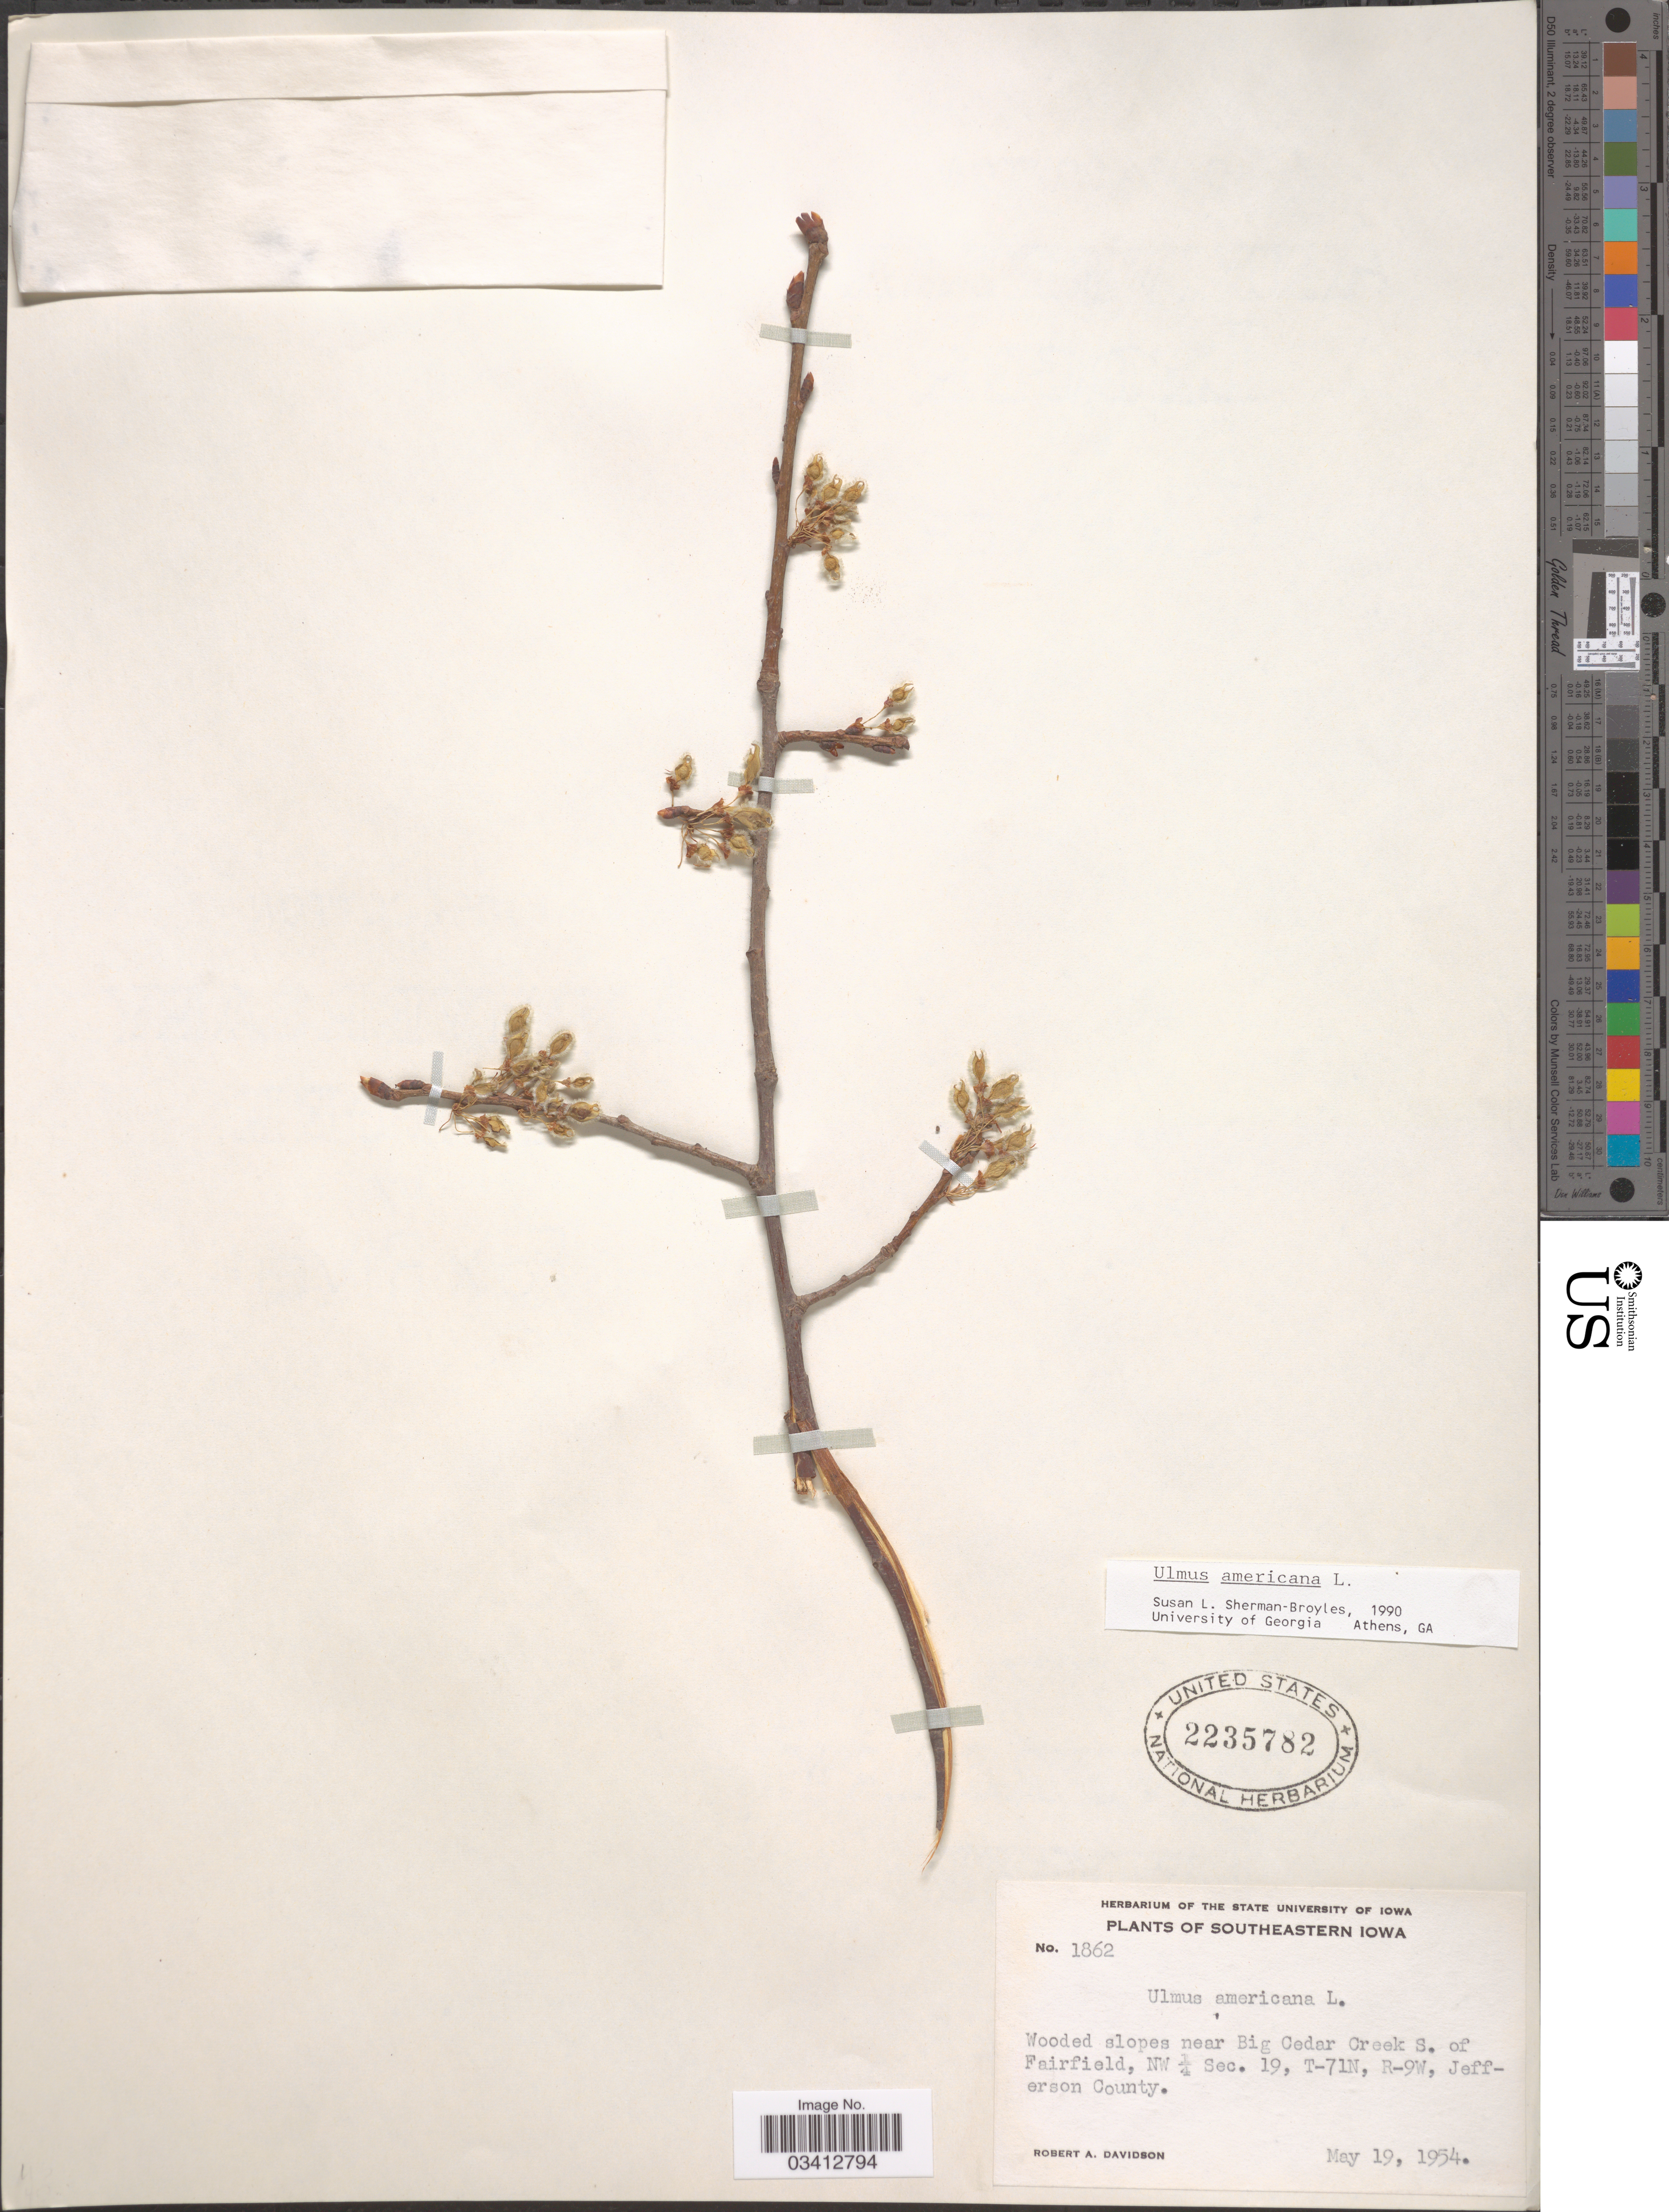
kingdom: Plantae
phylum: Tracheophyta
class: Magnoliopsida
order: Rosales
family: Ulmaceae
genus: Ulmus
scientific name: Ulmus americana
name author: L.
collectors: R. A. Davidson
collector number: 1862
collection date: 1954-05-19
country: United States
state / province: Iowa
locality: Southeastern Iowa. Wooded slopes near Big Cedar Creek S. of Fairfield, NW ¼ Sec. 19, T-71N, R-9W, Jefferson County.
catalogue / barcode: US 2235782